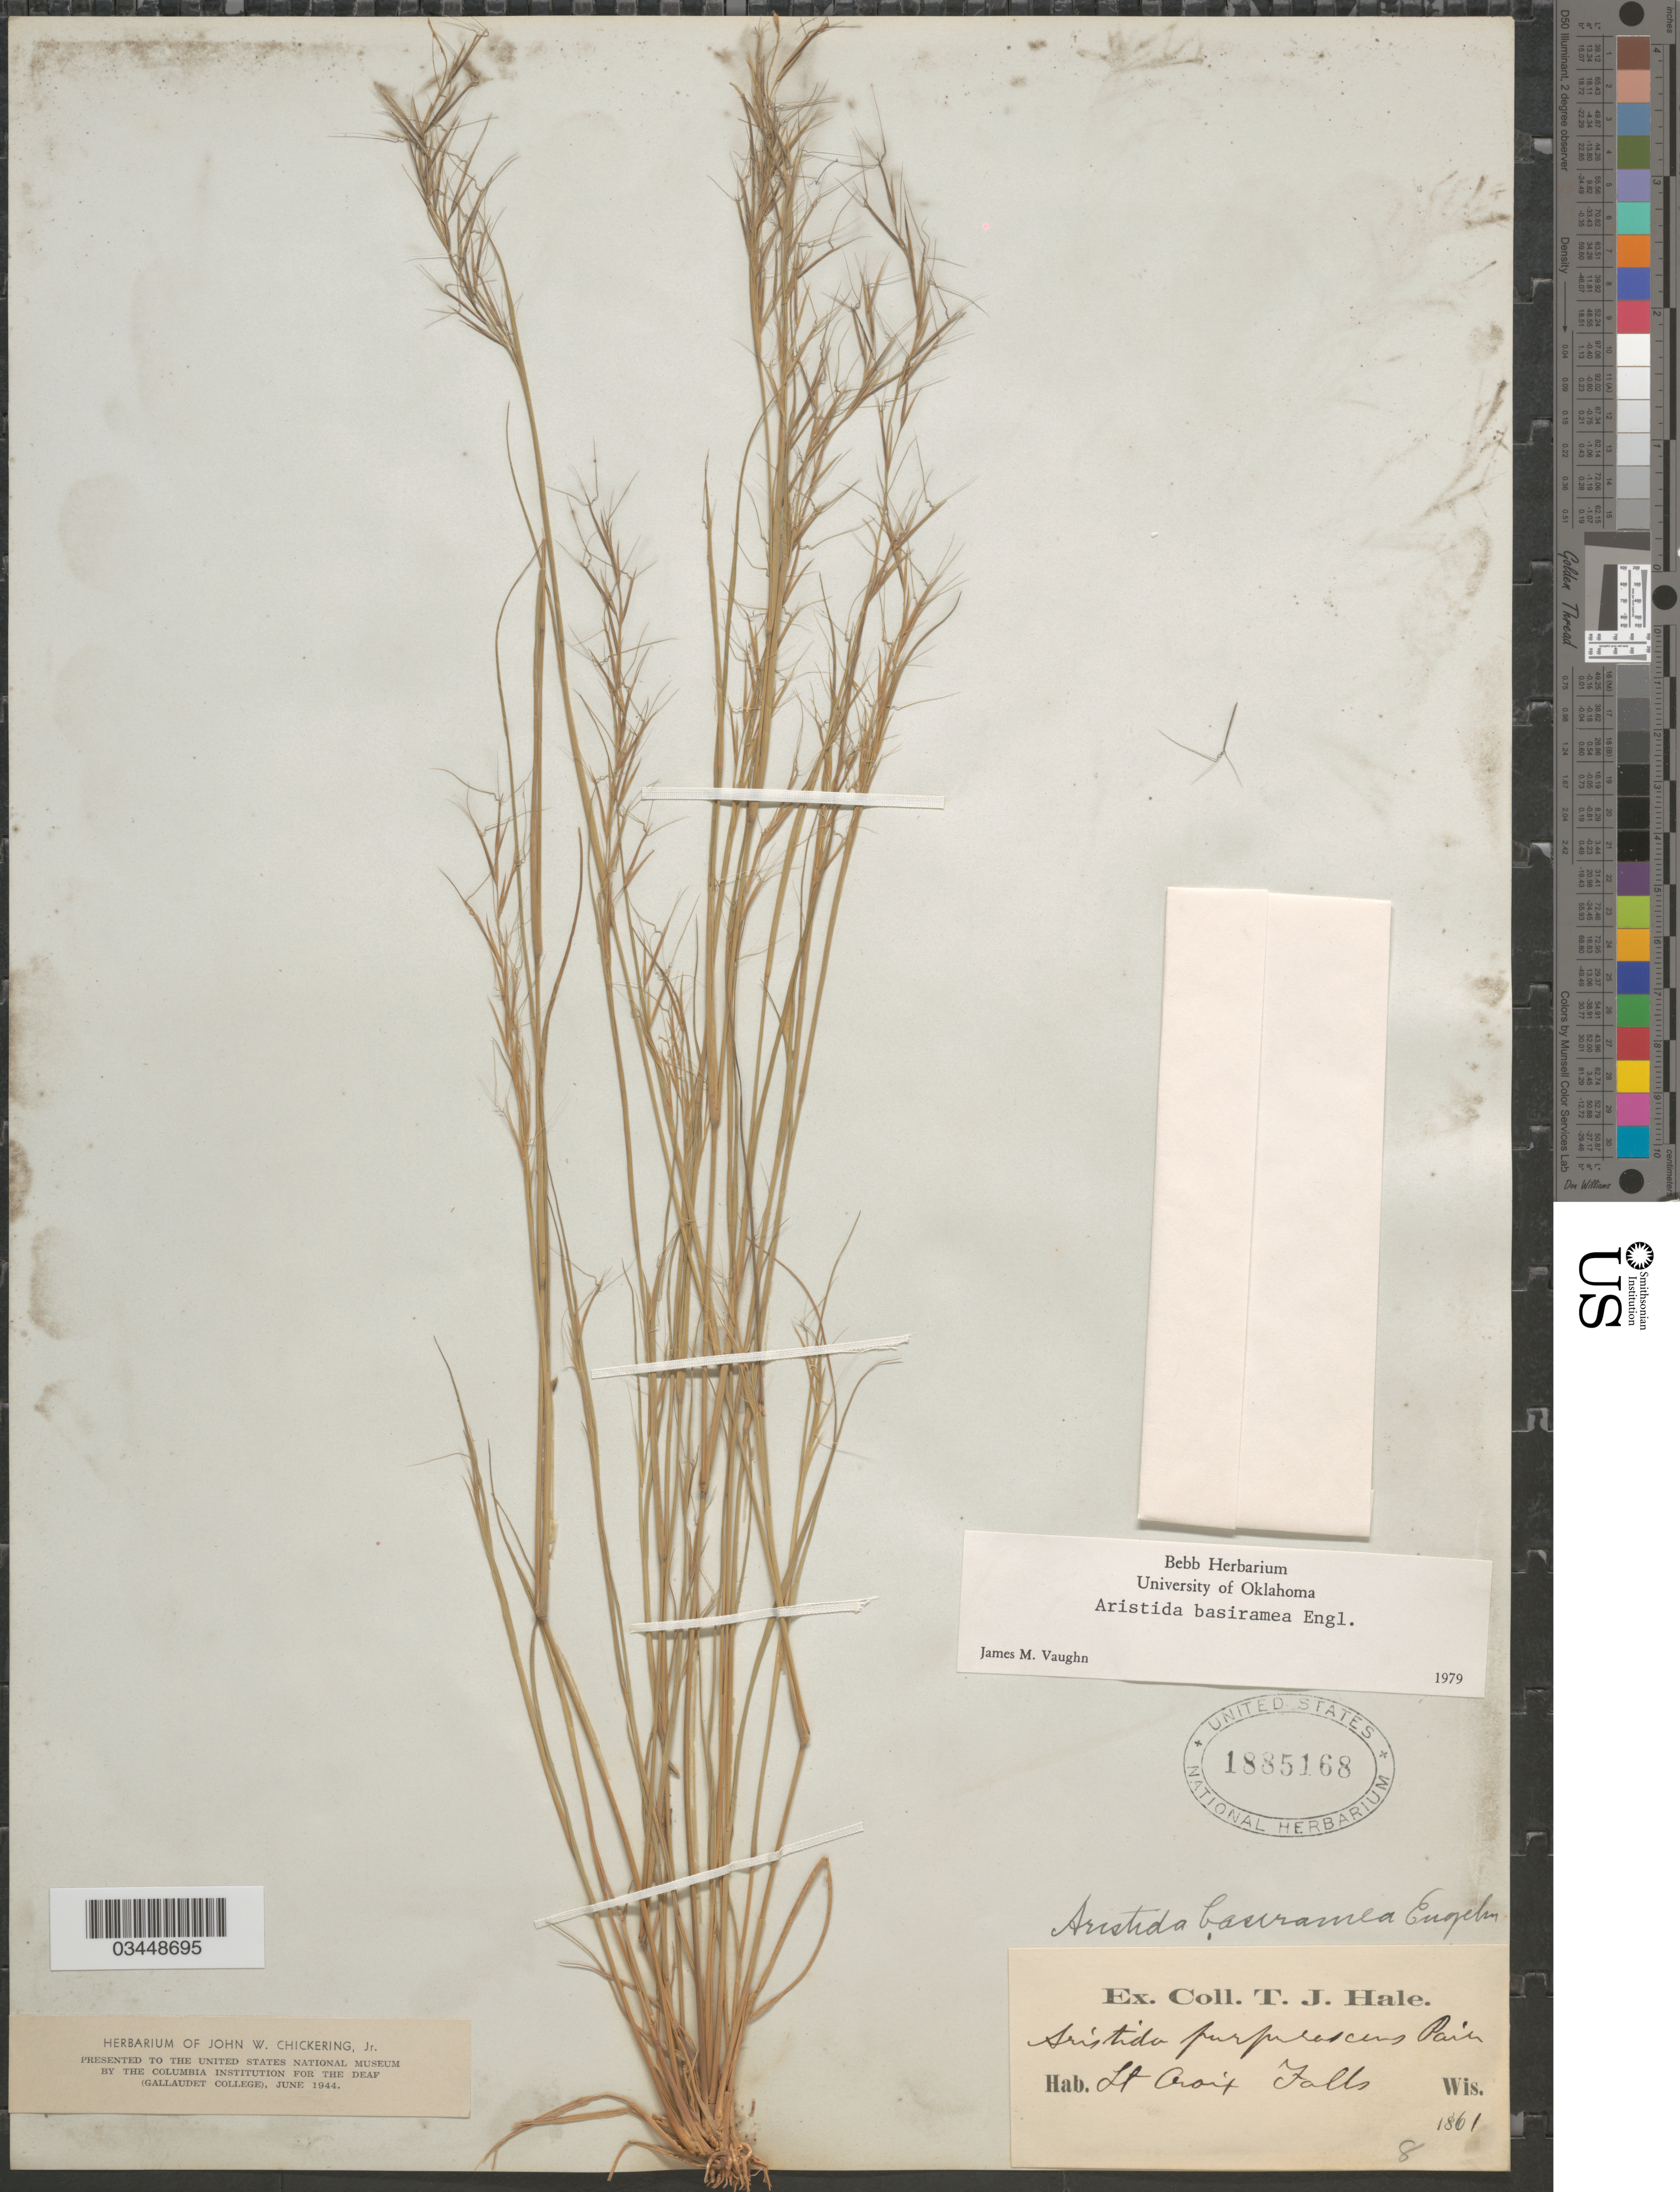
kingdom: Plantae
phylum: Tracheophyta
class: Liliopsida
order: Poales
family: Poaceae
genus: Aristida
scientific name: Aristida basiramea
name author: Engelm. ex Vasey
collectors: T. Hale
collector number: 8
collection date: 1861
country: United States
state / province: Wisconsin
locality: St. Croix Falls.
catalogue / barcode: US 1885168